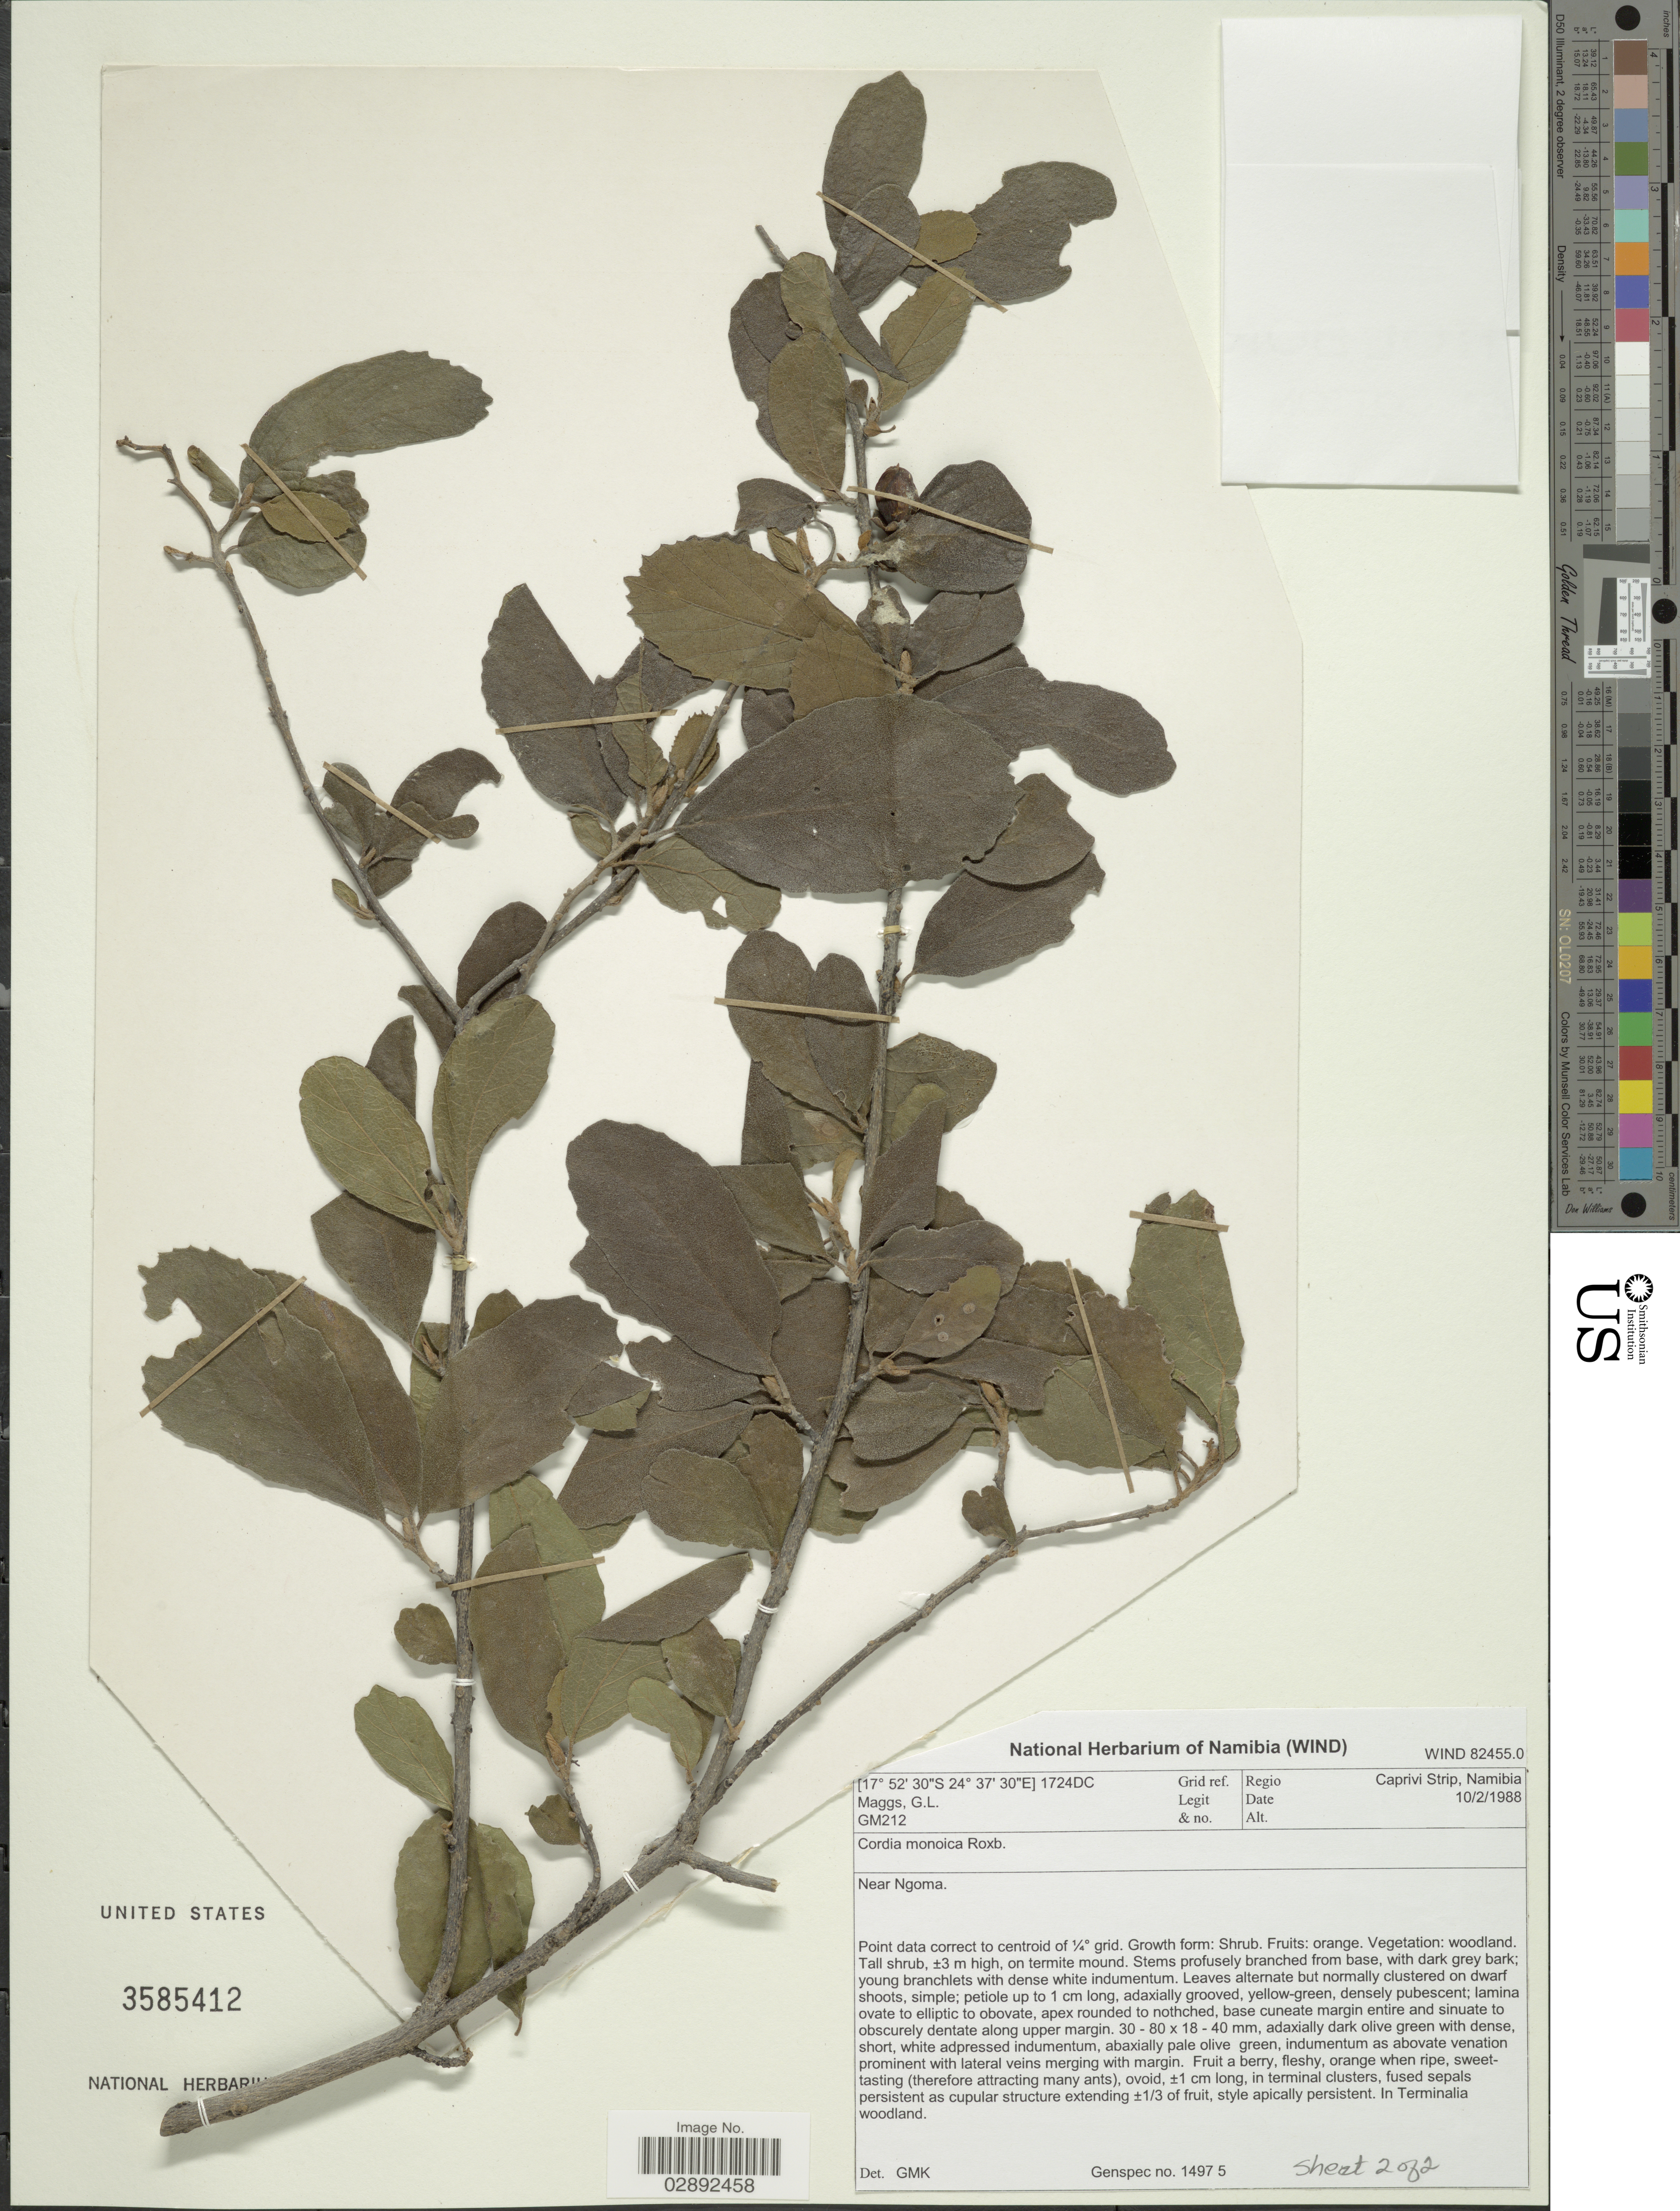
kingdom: Plantae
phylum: Tracheophyta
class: Magnoliopsida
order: Boraginales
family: Cordiaceae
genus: Cordia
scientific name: Cordia monoica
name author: Roxb.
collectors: G. Maggs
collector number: GM212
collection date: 1988-02-10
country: Namibia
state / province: Caprivi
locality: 1724DC Grid ref. Regio Caprivi Strip. Near Ngoma.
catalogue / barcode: US 3585412